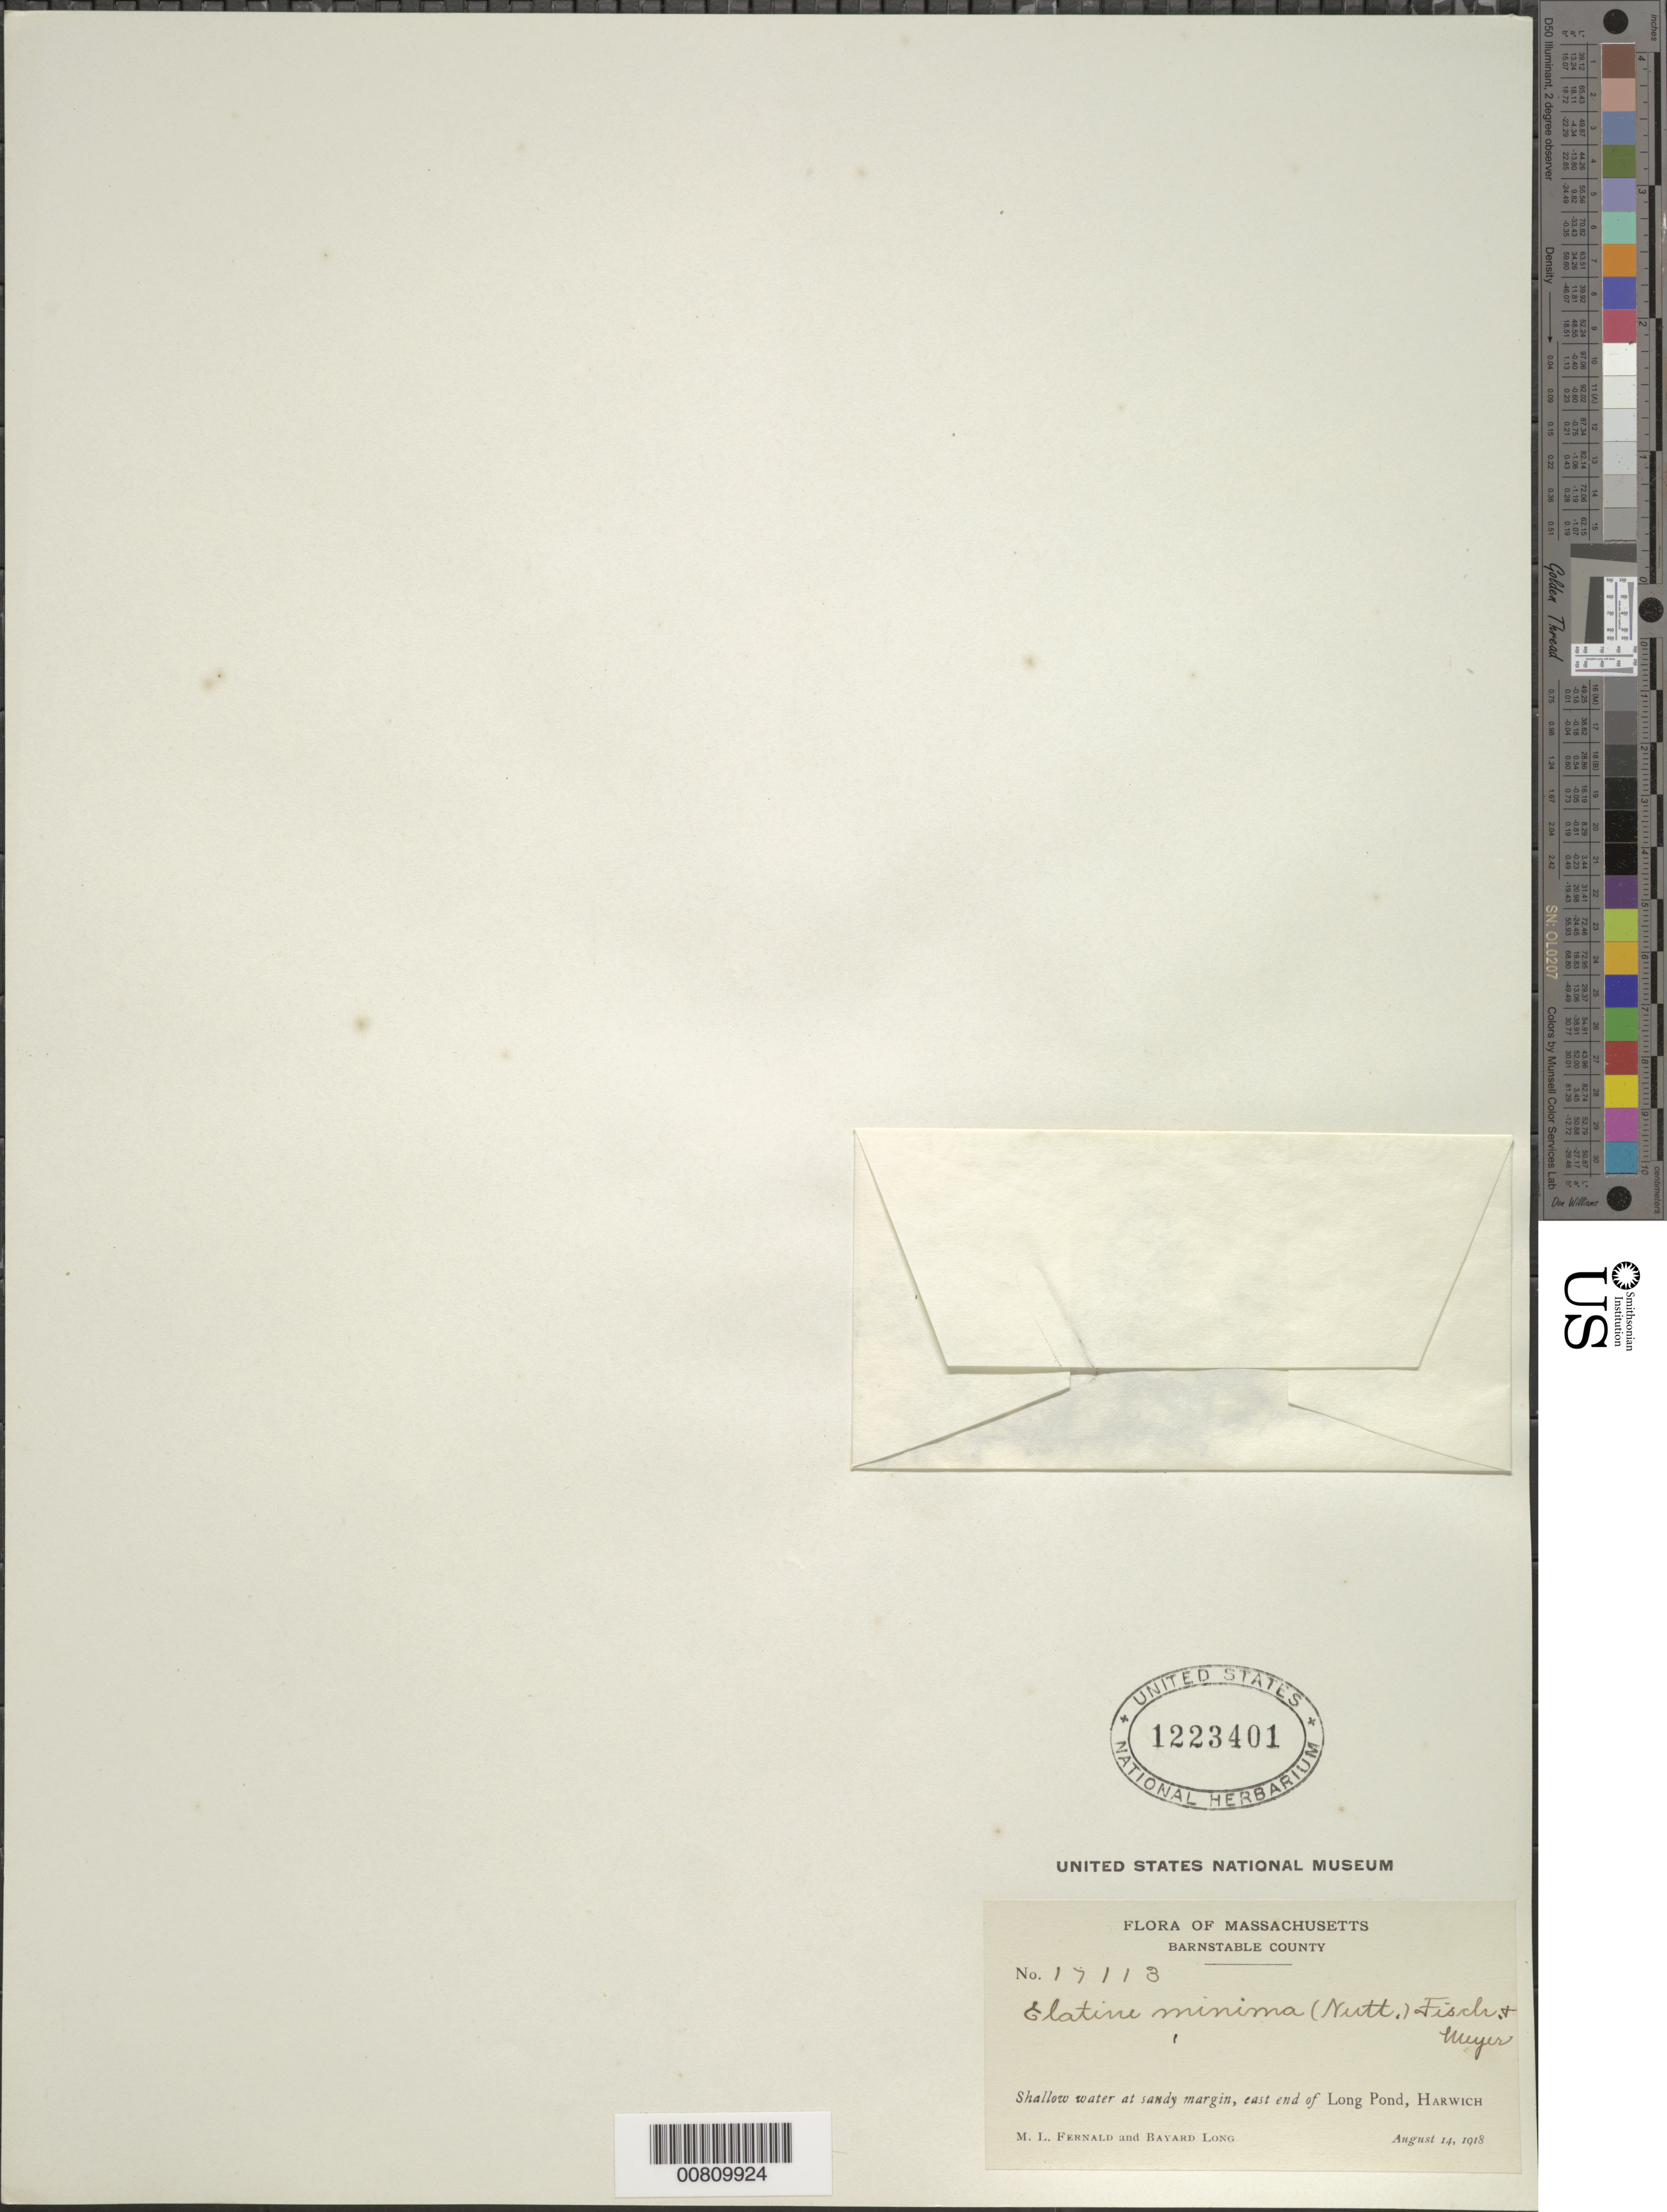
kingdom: Plantae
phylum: Tracheophyta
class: Magnoliopsida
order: Malpighiales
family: Elatinaceae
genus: Elatine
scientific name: Elatine minima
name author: (Nutt.) Fisch. & C.A. Mey.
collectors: M. L. Fernald & B. H. Long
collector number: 17113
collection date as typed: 14 Aug 1918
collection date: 1918-08-14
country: United States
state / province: Massachusetts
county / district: Barnstable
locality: Western end of Long Pond, Harwich.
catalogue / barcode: US 1223401